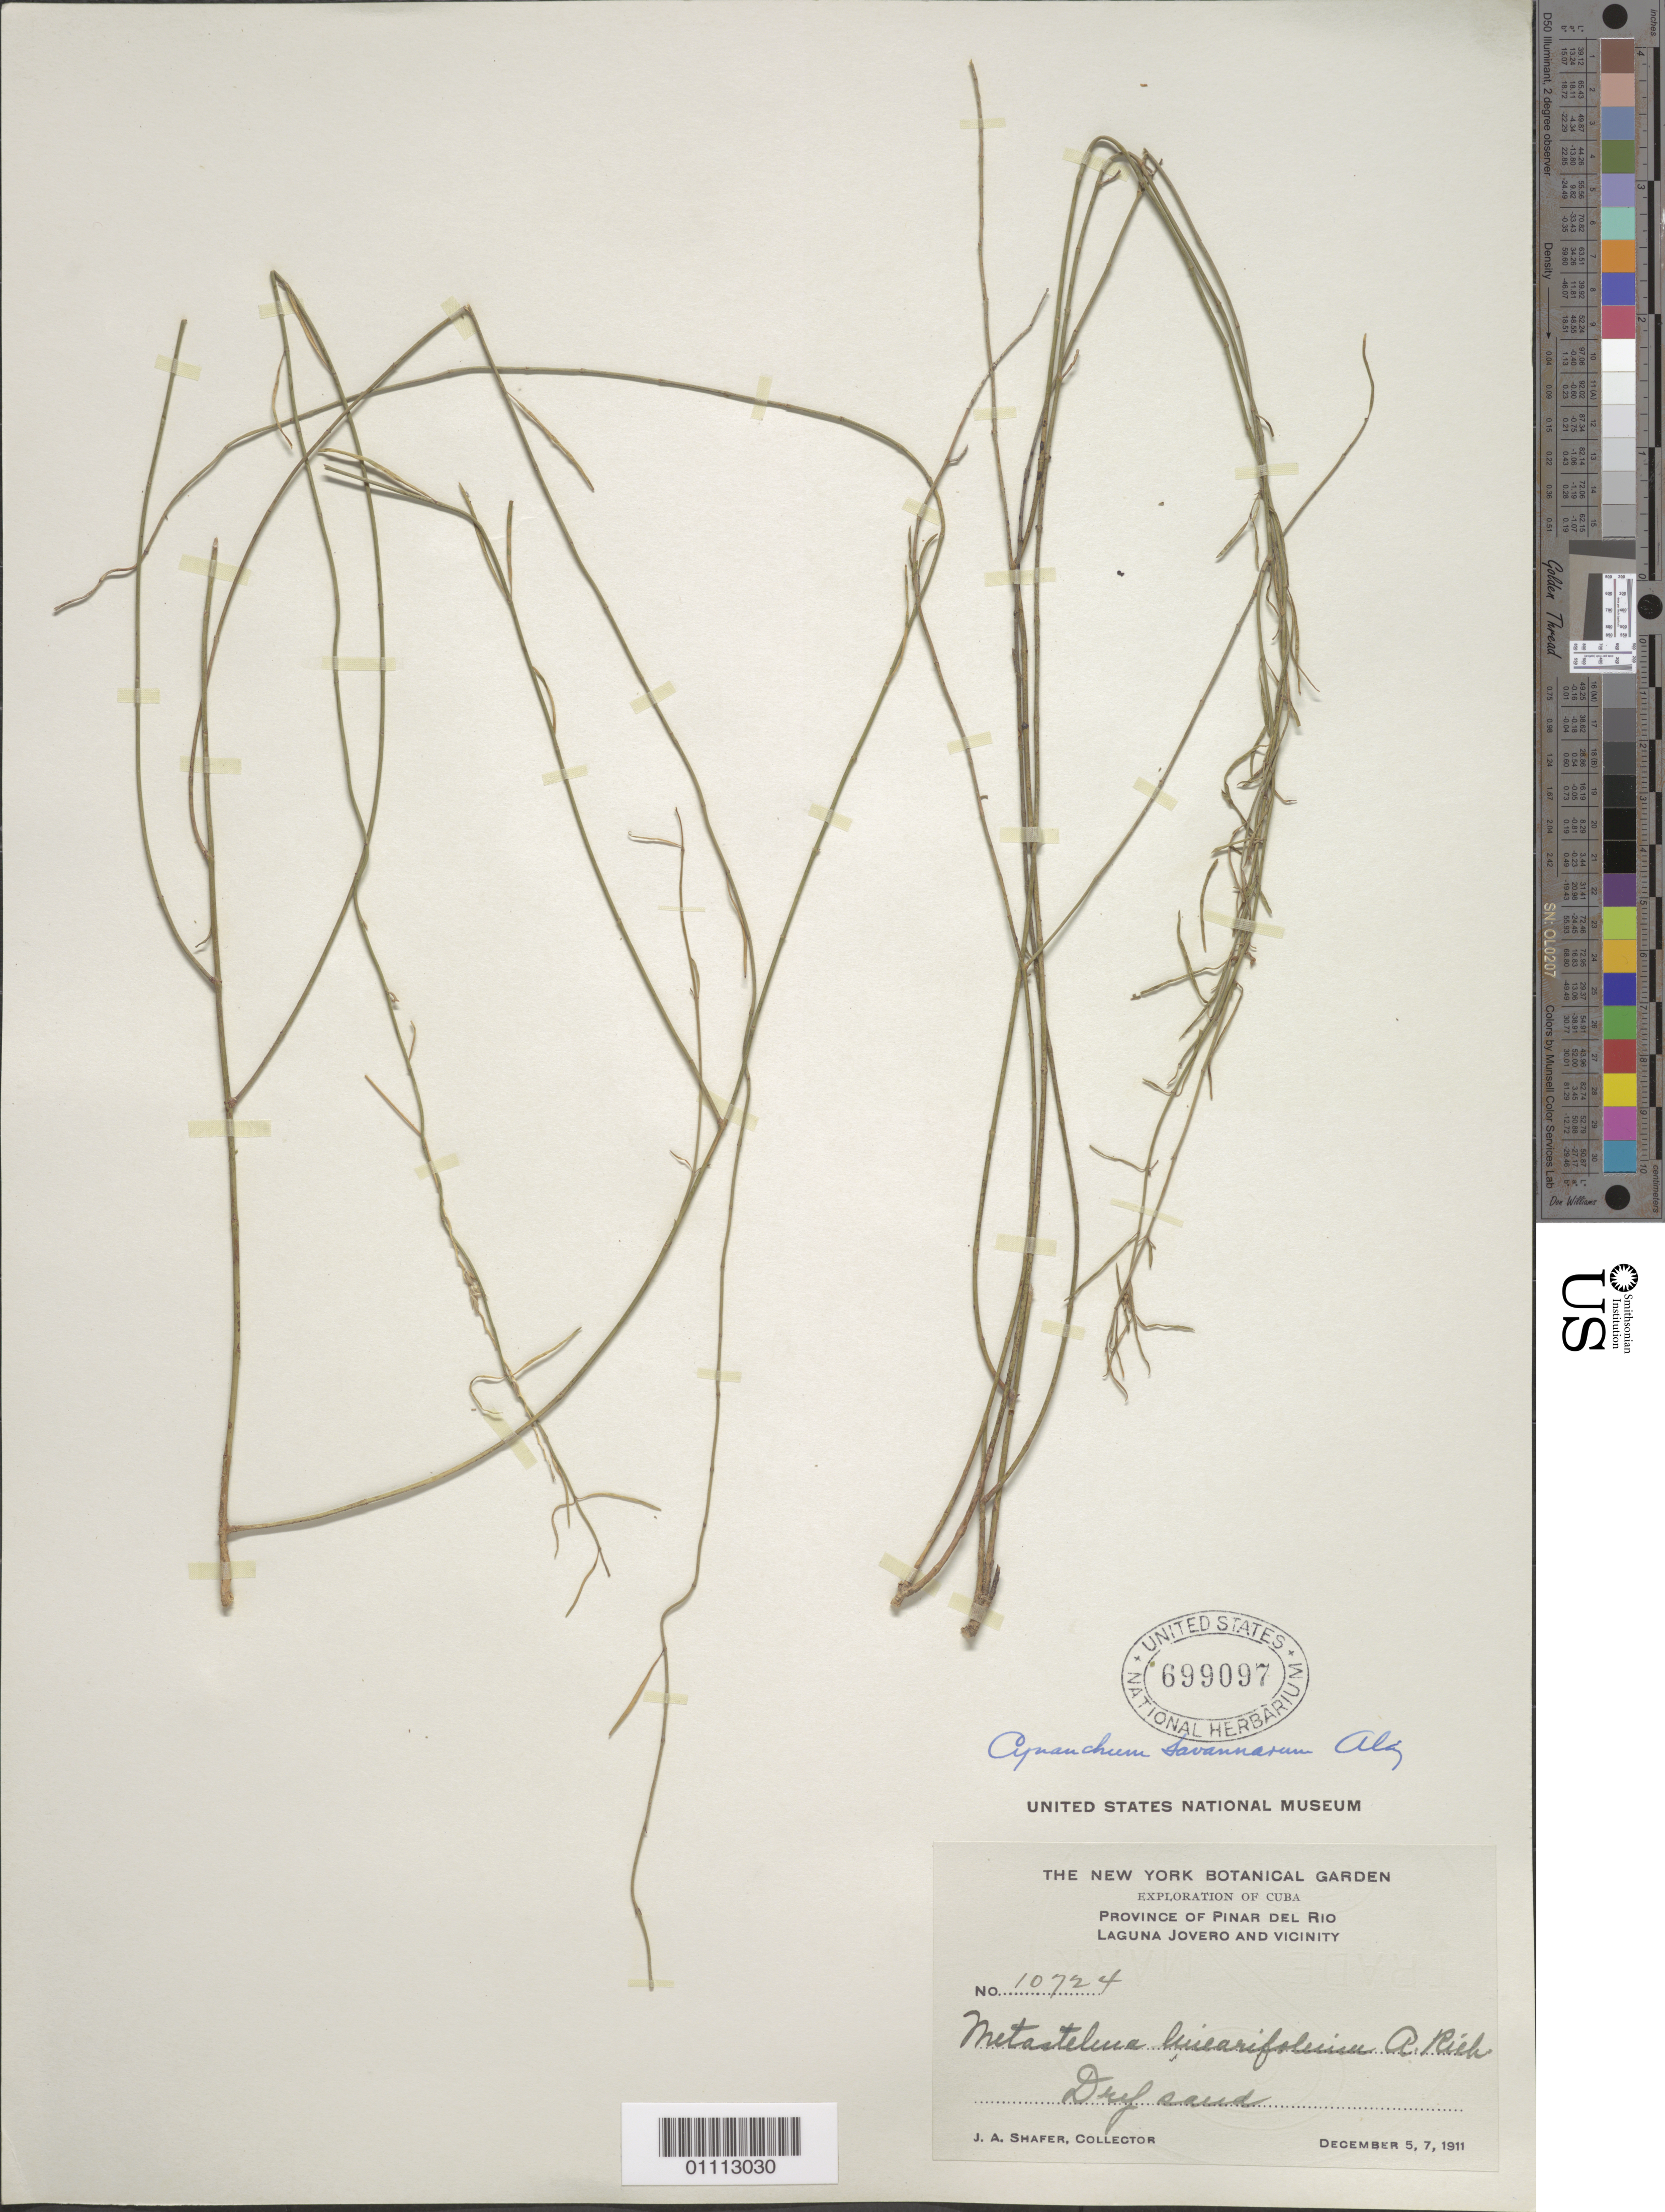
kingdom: Plantae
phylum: Tracheophyta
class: Magnoliopsida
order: Gentianales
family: Apocynaceae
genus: Cynanchum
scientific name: Cynanchum savannarum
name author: Alain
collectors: J. A. Shafer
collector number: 10724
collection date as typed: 05 Dec 1911 to 07 Dec 1911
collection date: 1911-12-05/1911-12-07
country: Cuba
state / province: Pinar del Rio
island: Cuba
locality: Laguna Jovero and Vicinity Dry sand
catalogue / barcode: US 699097